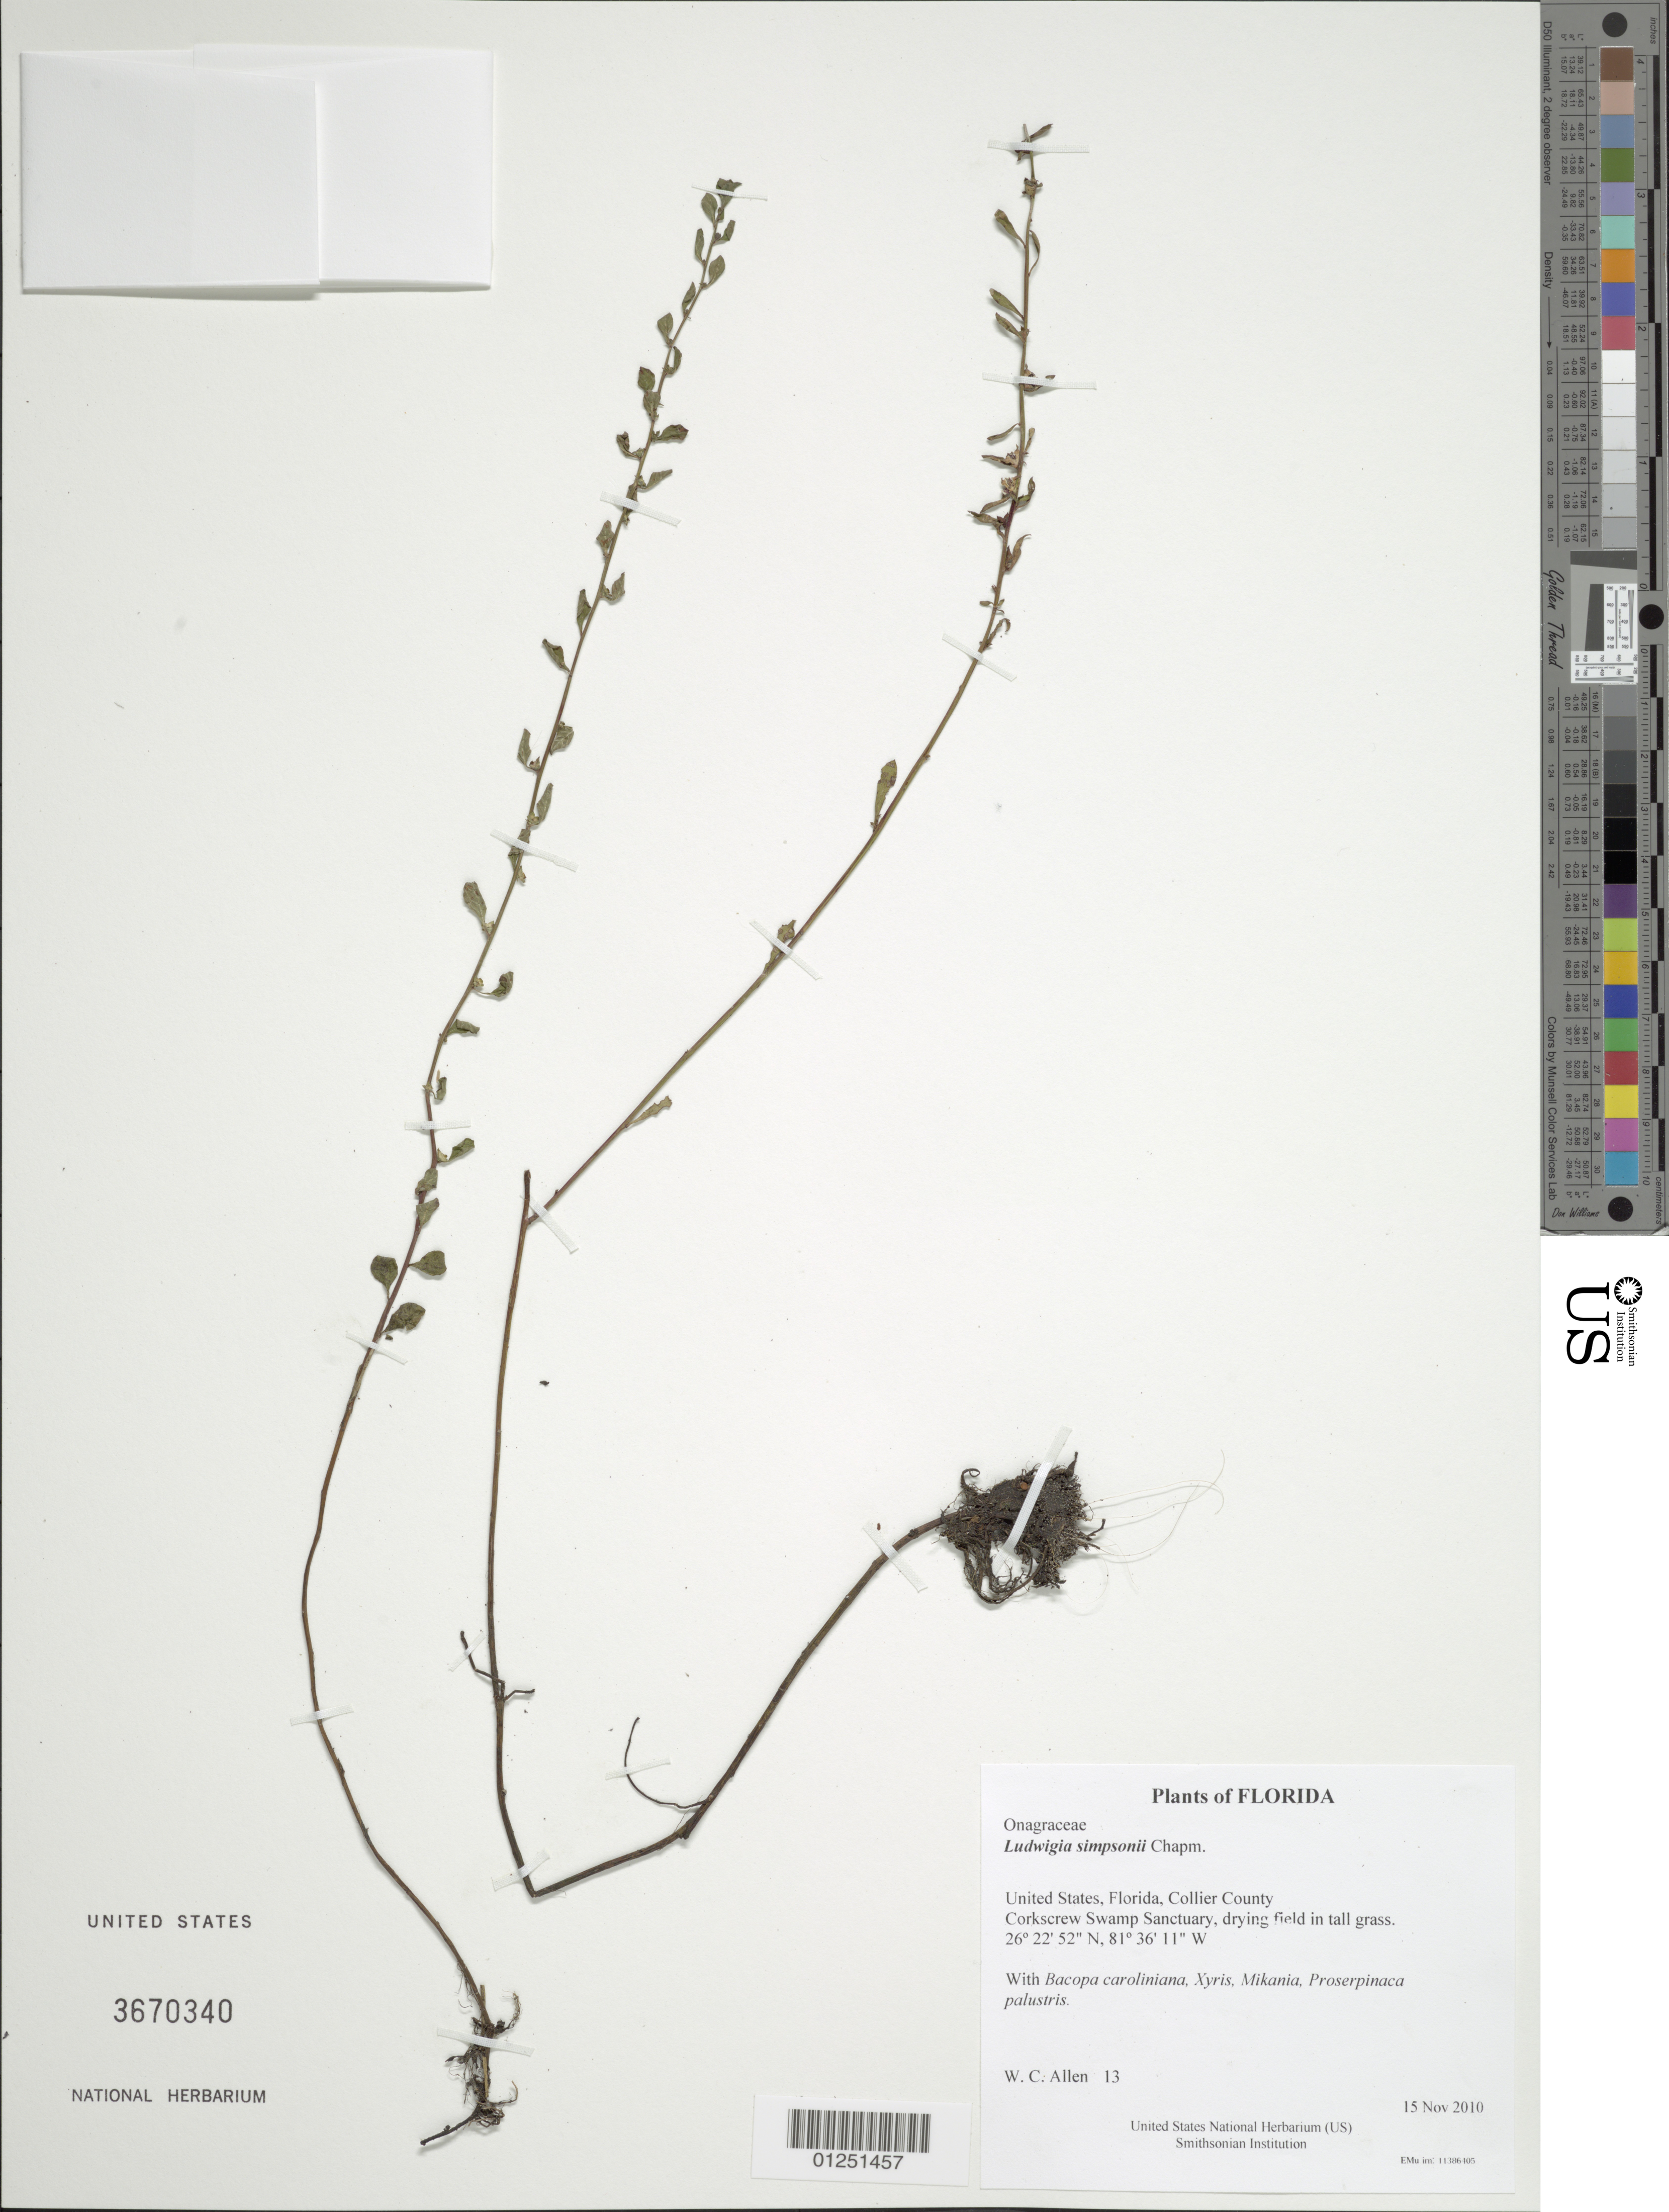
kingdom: Plantae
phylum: Tracheophyta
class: Magnoliopsida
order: Myrtales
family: Onagraceae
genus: Ludwigia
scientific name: Ludwigia simpsonii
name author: Chapm.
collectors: W. C. Allen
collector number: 13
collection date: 2010-11-15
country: United States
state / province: Florida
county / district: Collier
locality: Corkscrew Swamp Sanctuary, drying field in tall grass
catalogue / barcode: US 3670340